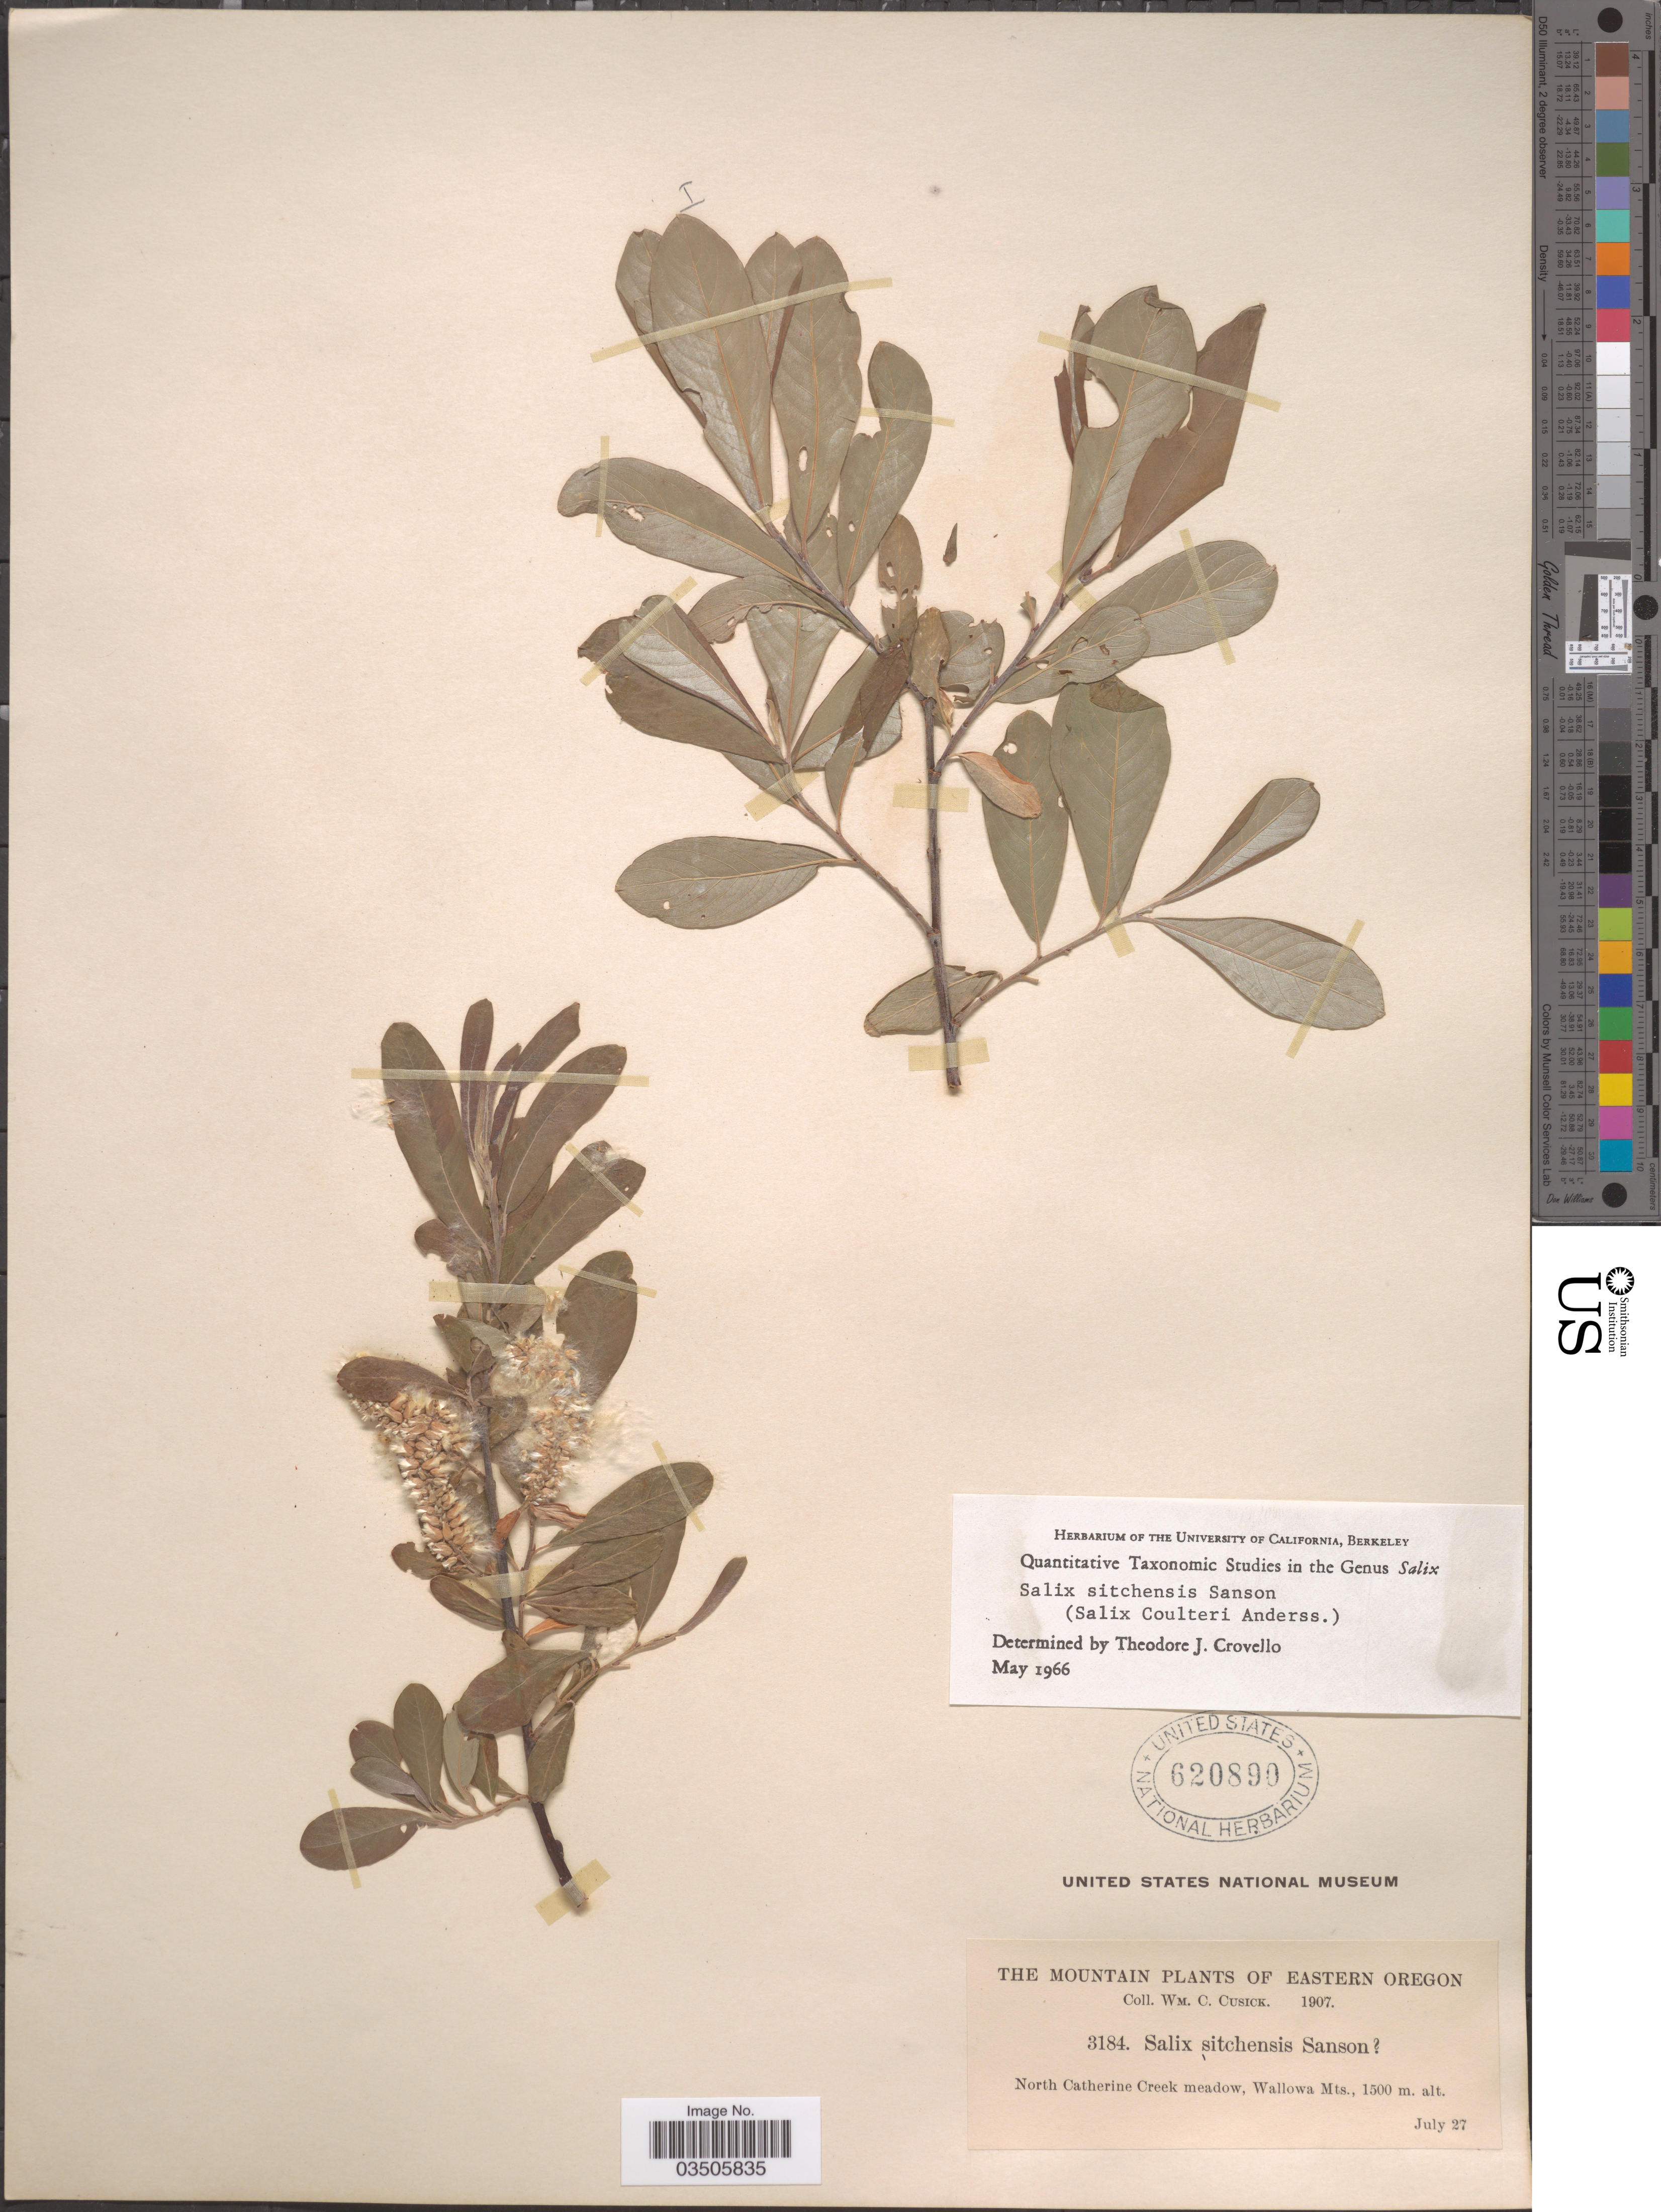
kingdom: Plantae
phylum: Tracheophyta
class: Magnoliopsida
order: Malpighiales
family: Salicaceae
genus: Salix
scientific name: Salix sitchensis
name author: Sanson ex Bong.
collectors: W. C. Cusick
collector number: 3184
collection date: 1907-07-27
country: United States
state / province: Oregon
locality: Eastern Oregon. North Catherine Creek meadow, Wallowa Mts.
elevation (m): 1500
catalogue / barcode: US 620890